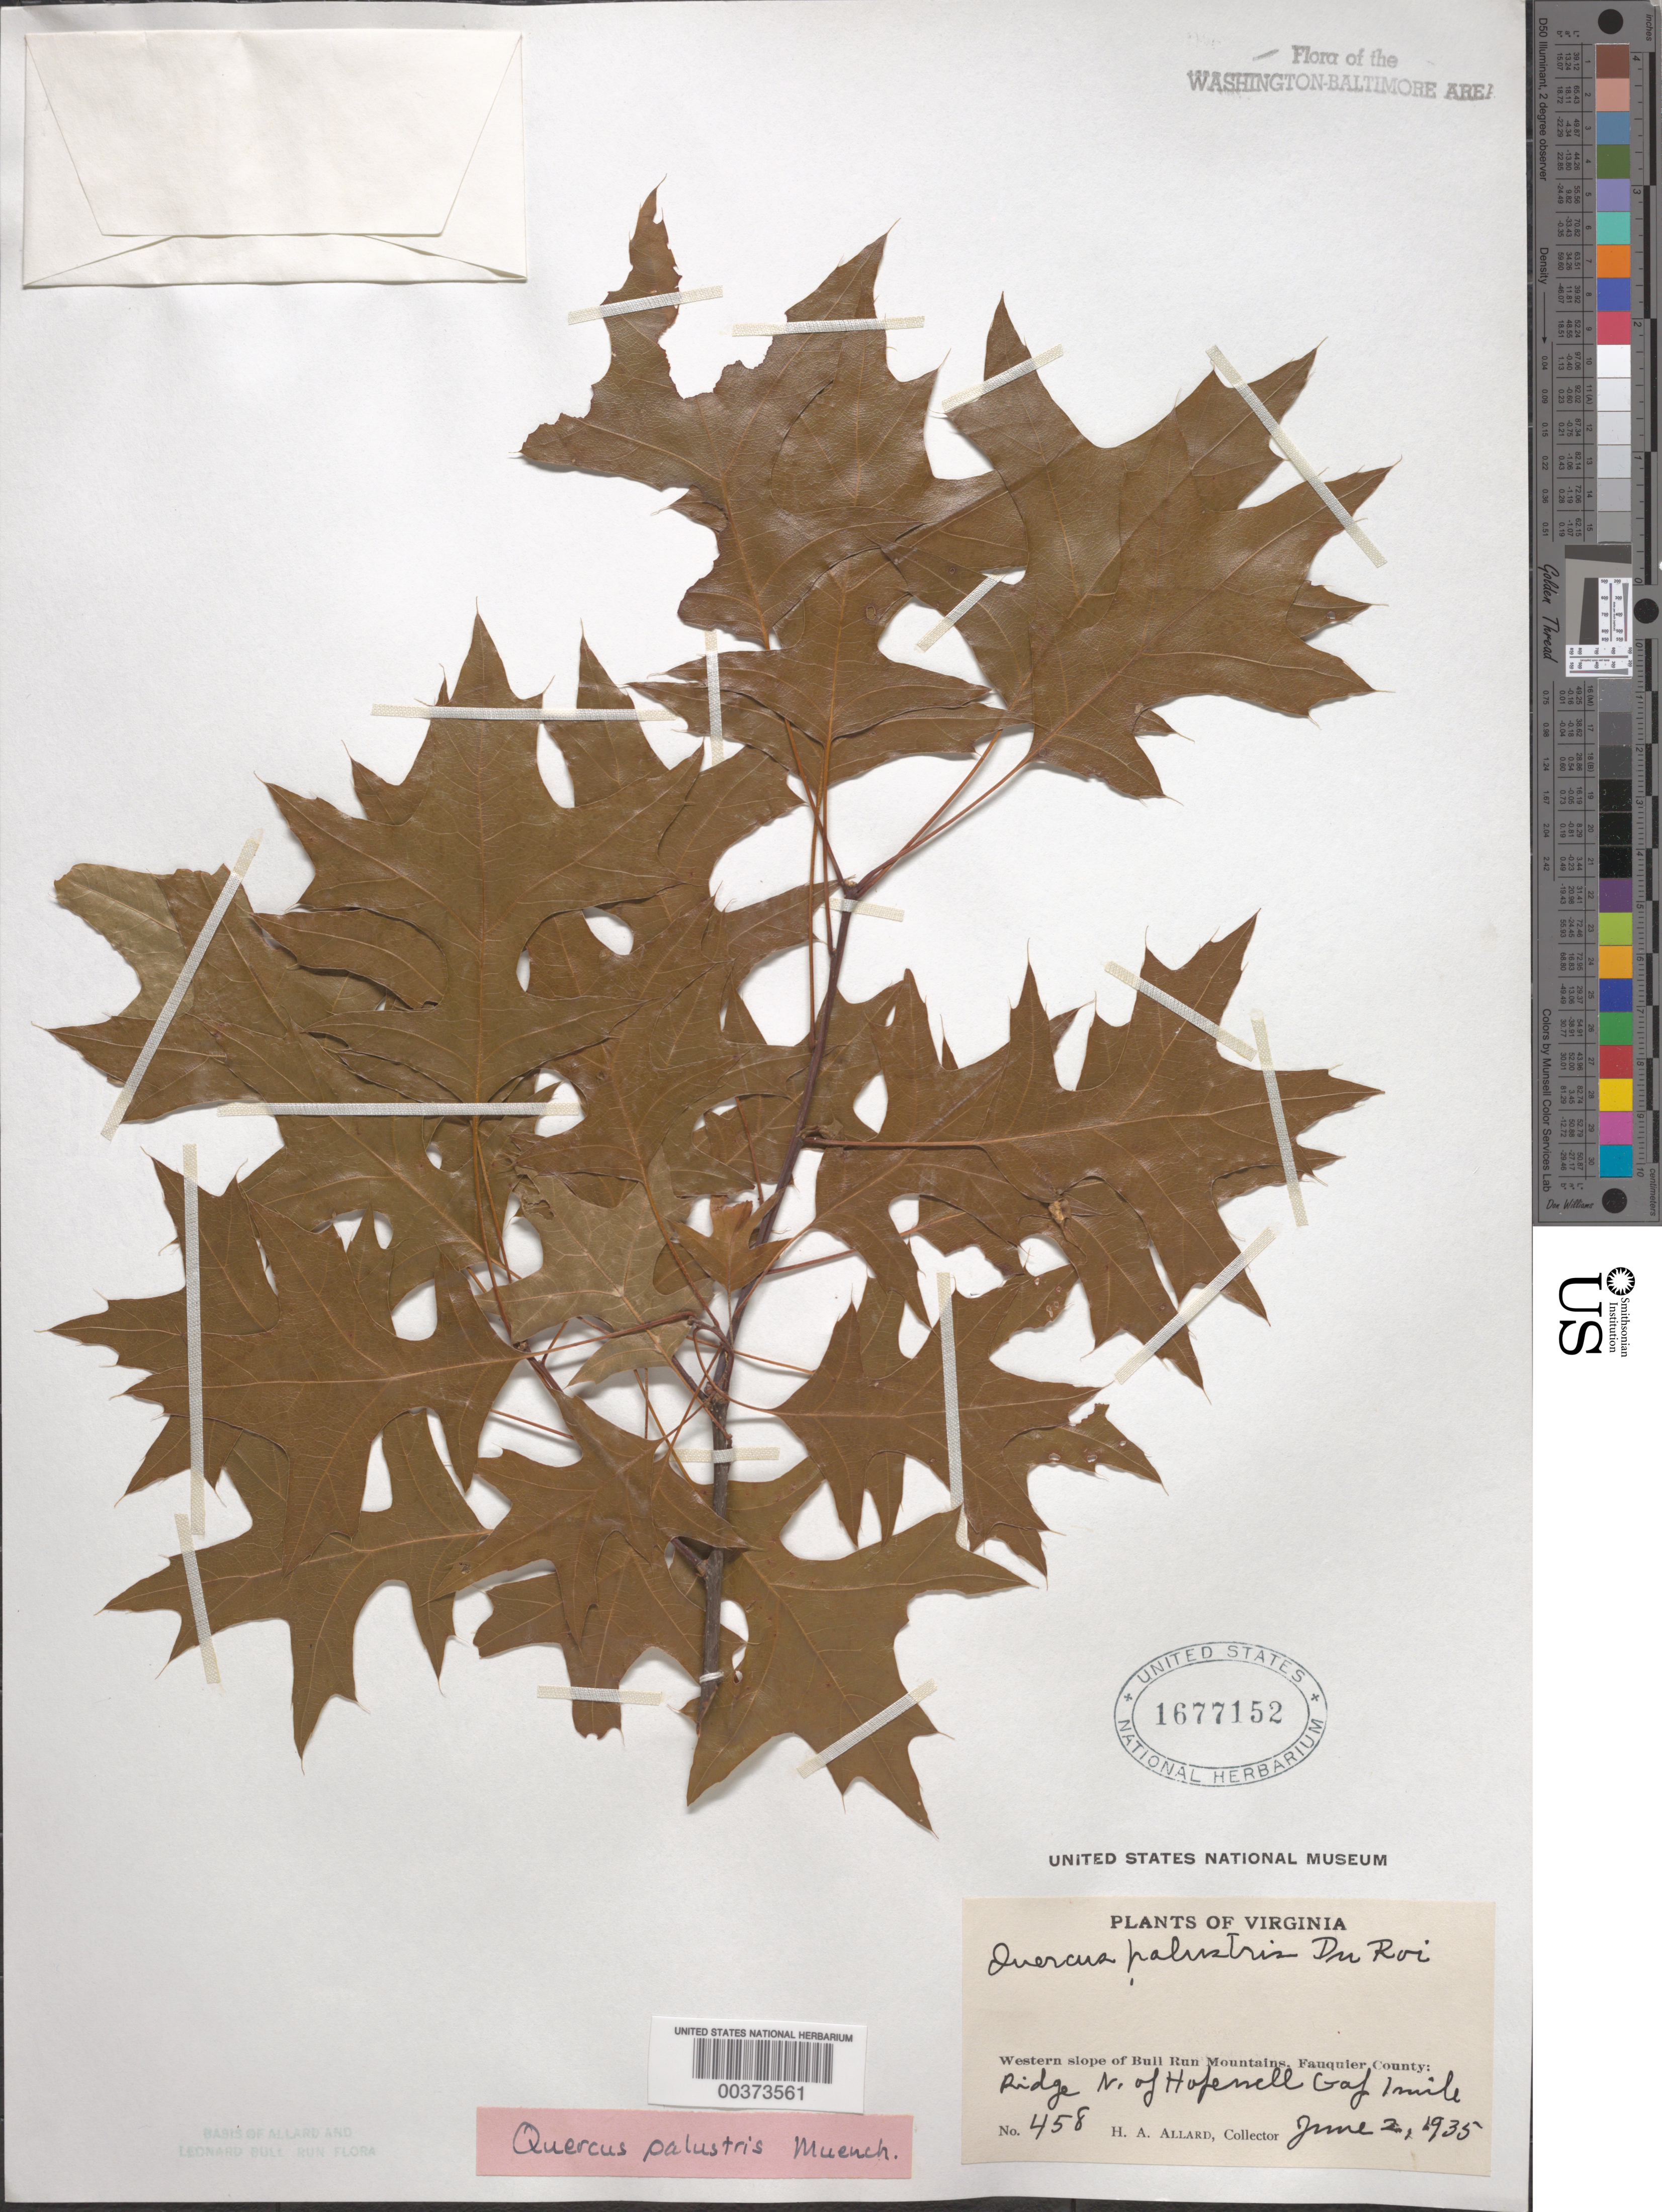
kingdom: Plantae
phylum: Tracheophyta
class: Magnoliopsida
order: Fagales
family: Fagaceae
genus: Quercus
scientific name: Quercus palustris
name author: Münchh.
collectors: H. A. Allard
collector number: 458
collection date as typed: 02 Jun 1935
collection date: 1935-06-02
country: United States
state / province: Virginia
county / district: Fauquier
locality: North of Hopewell Gap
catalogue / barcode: US 1677152